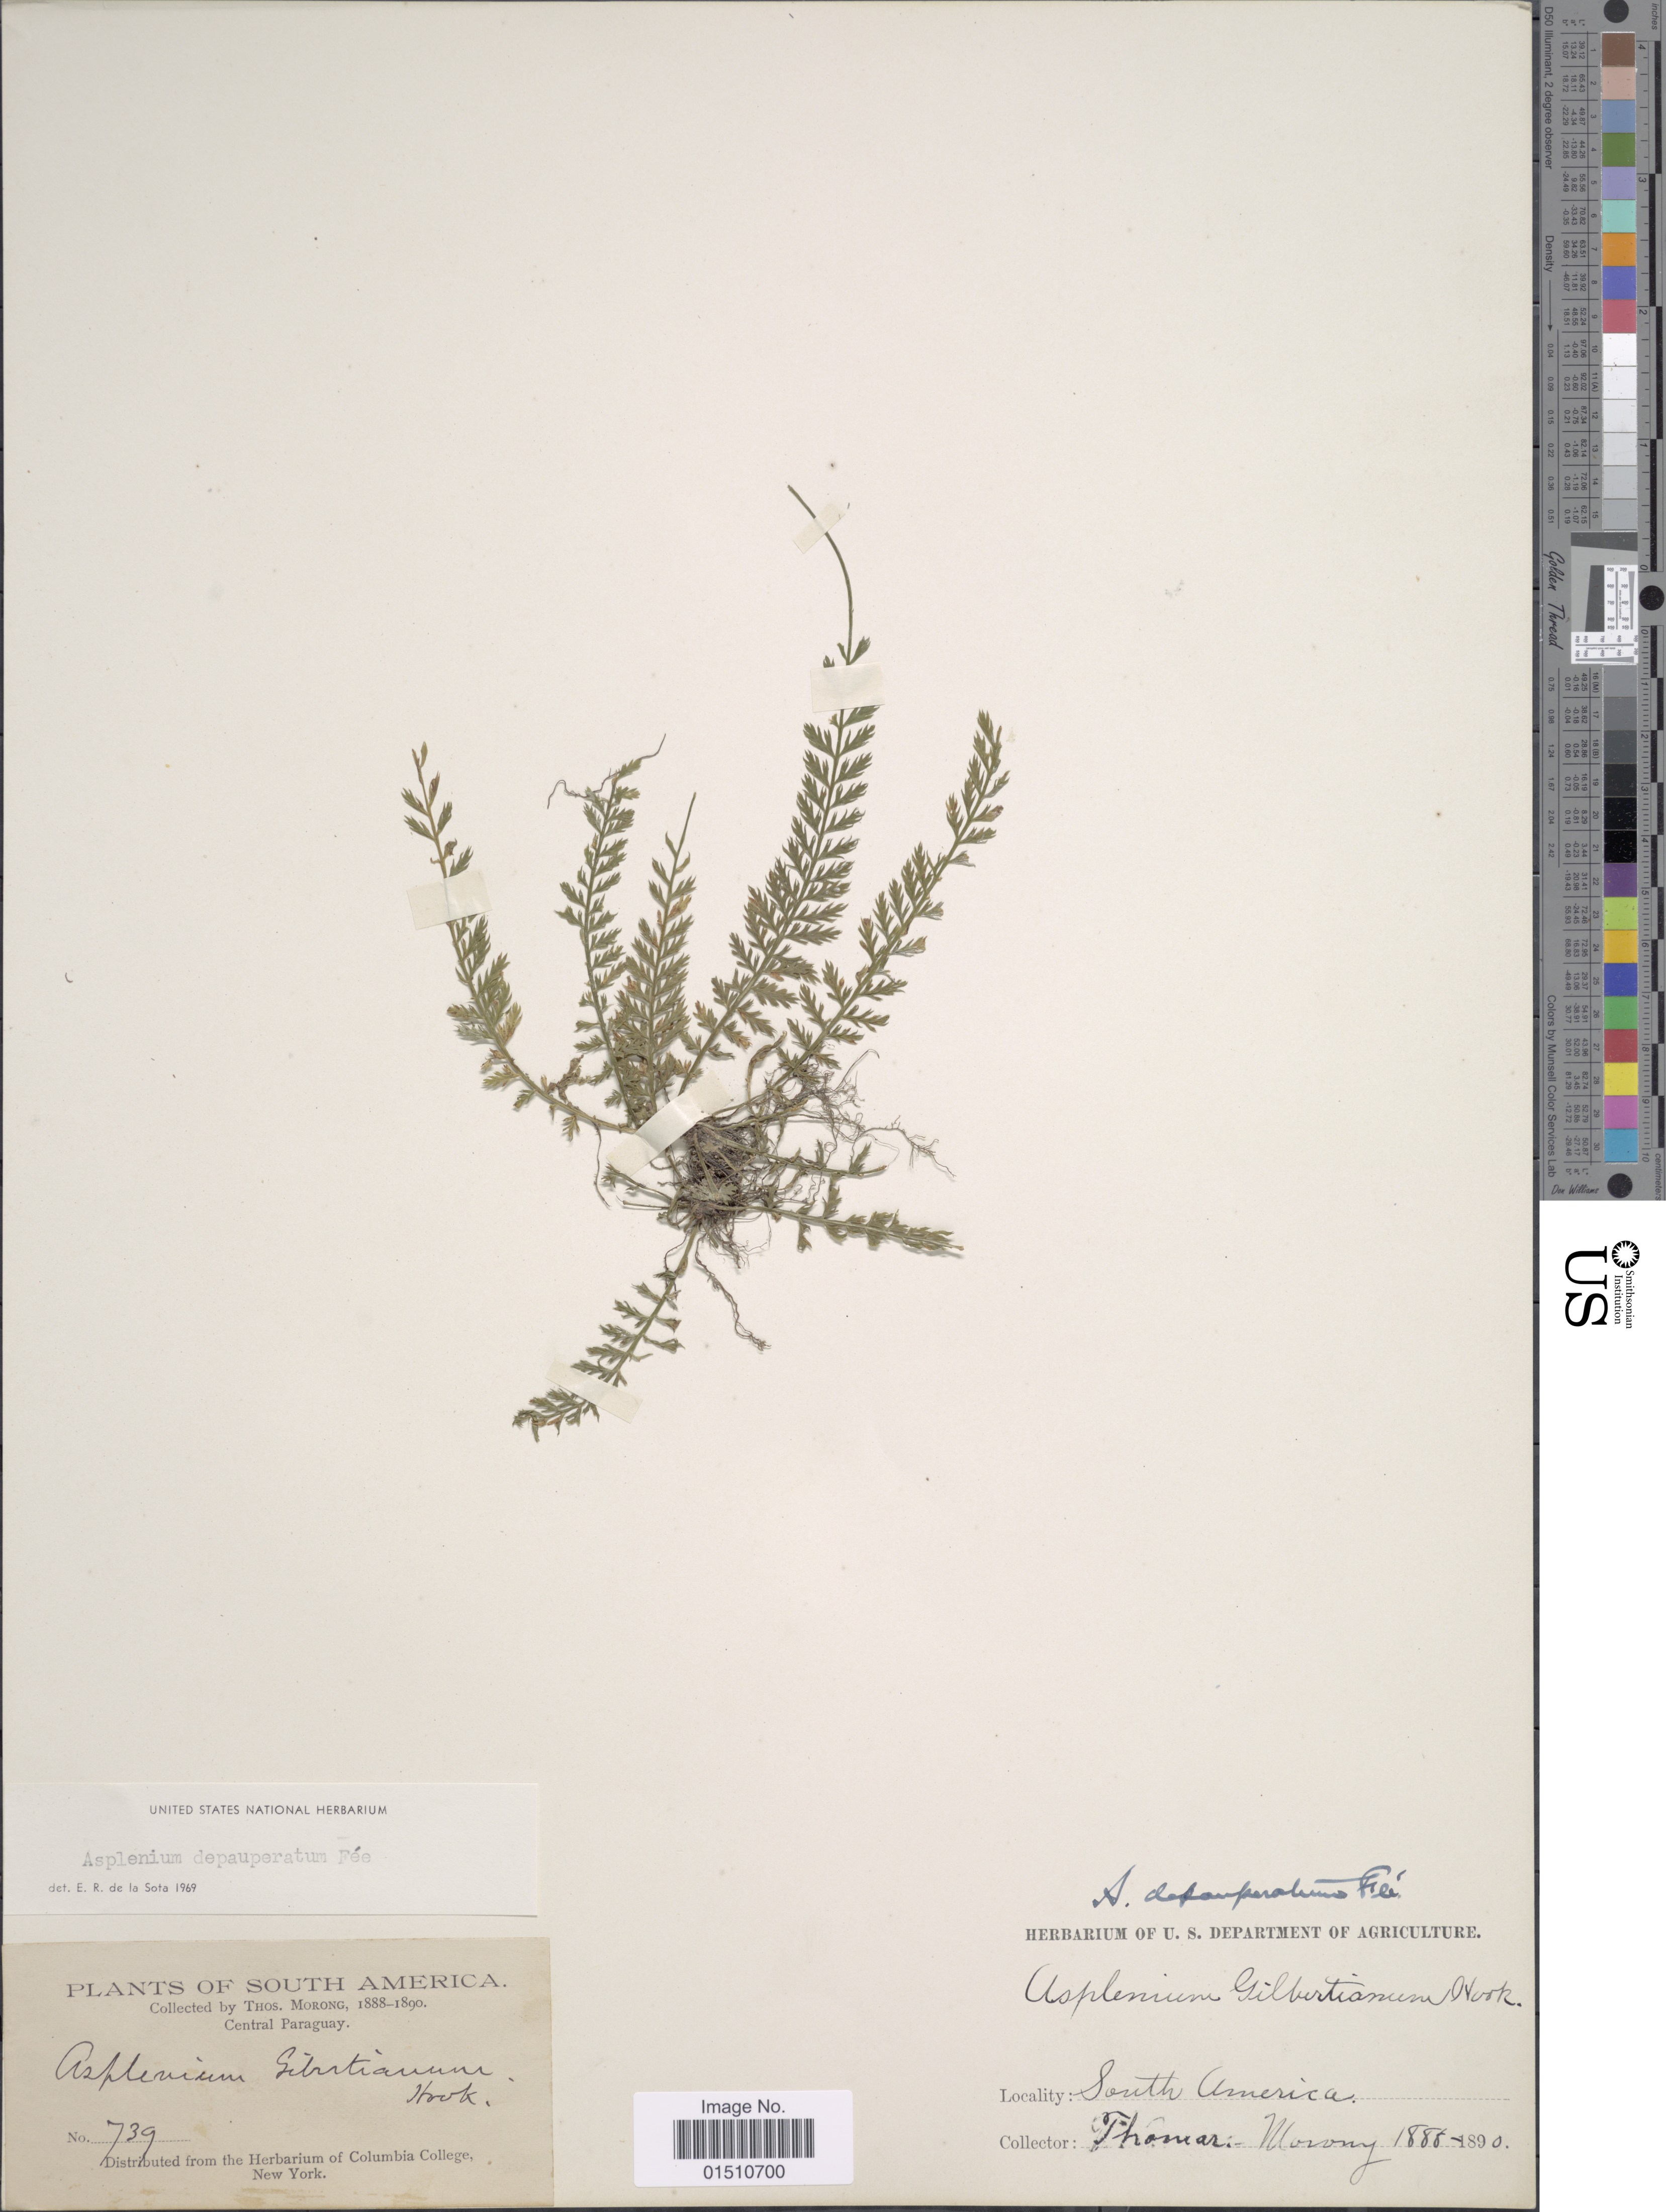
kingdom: Plantae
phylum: Tracheophyta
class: Polypodiopsida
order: Polypodiales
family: Aspleniaceae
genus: Asplenium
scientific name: Asplenium depauperatum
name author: Fée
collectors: ex herb. T. Morong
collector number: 739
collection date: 1888/1890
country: Paraguay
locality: South America, Central Paraguay.